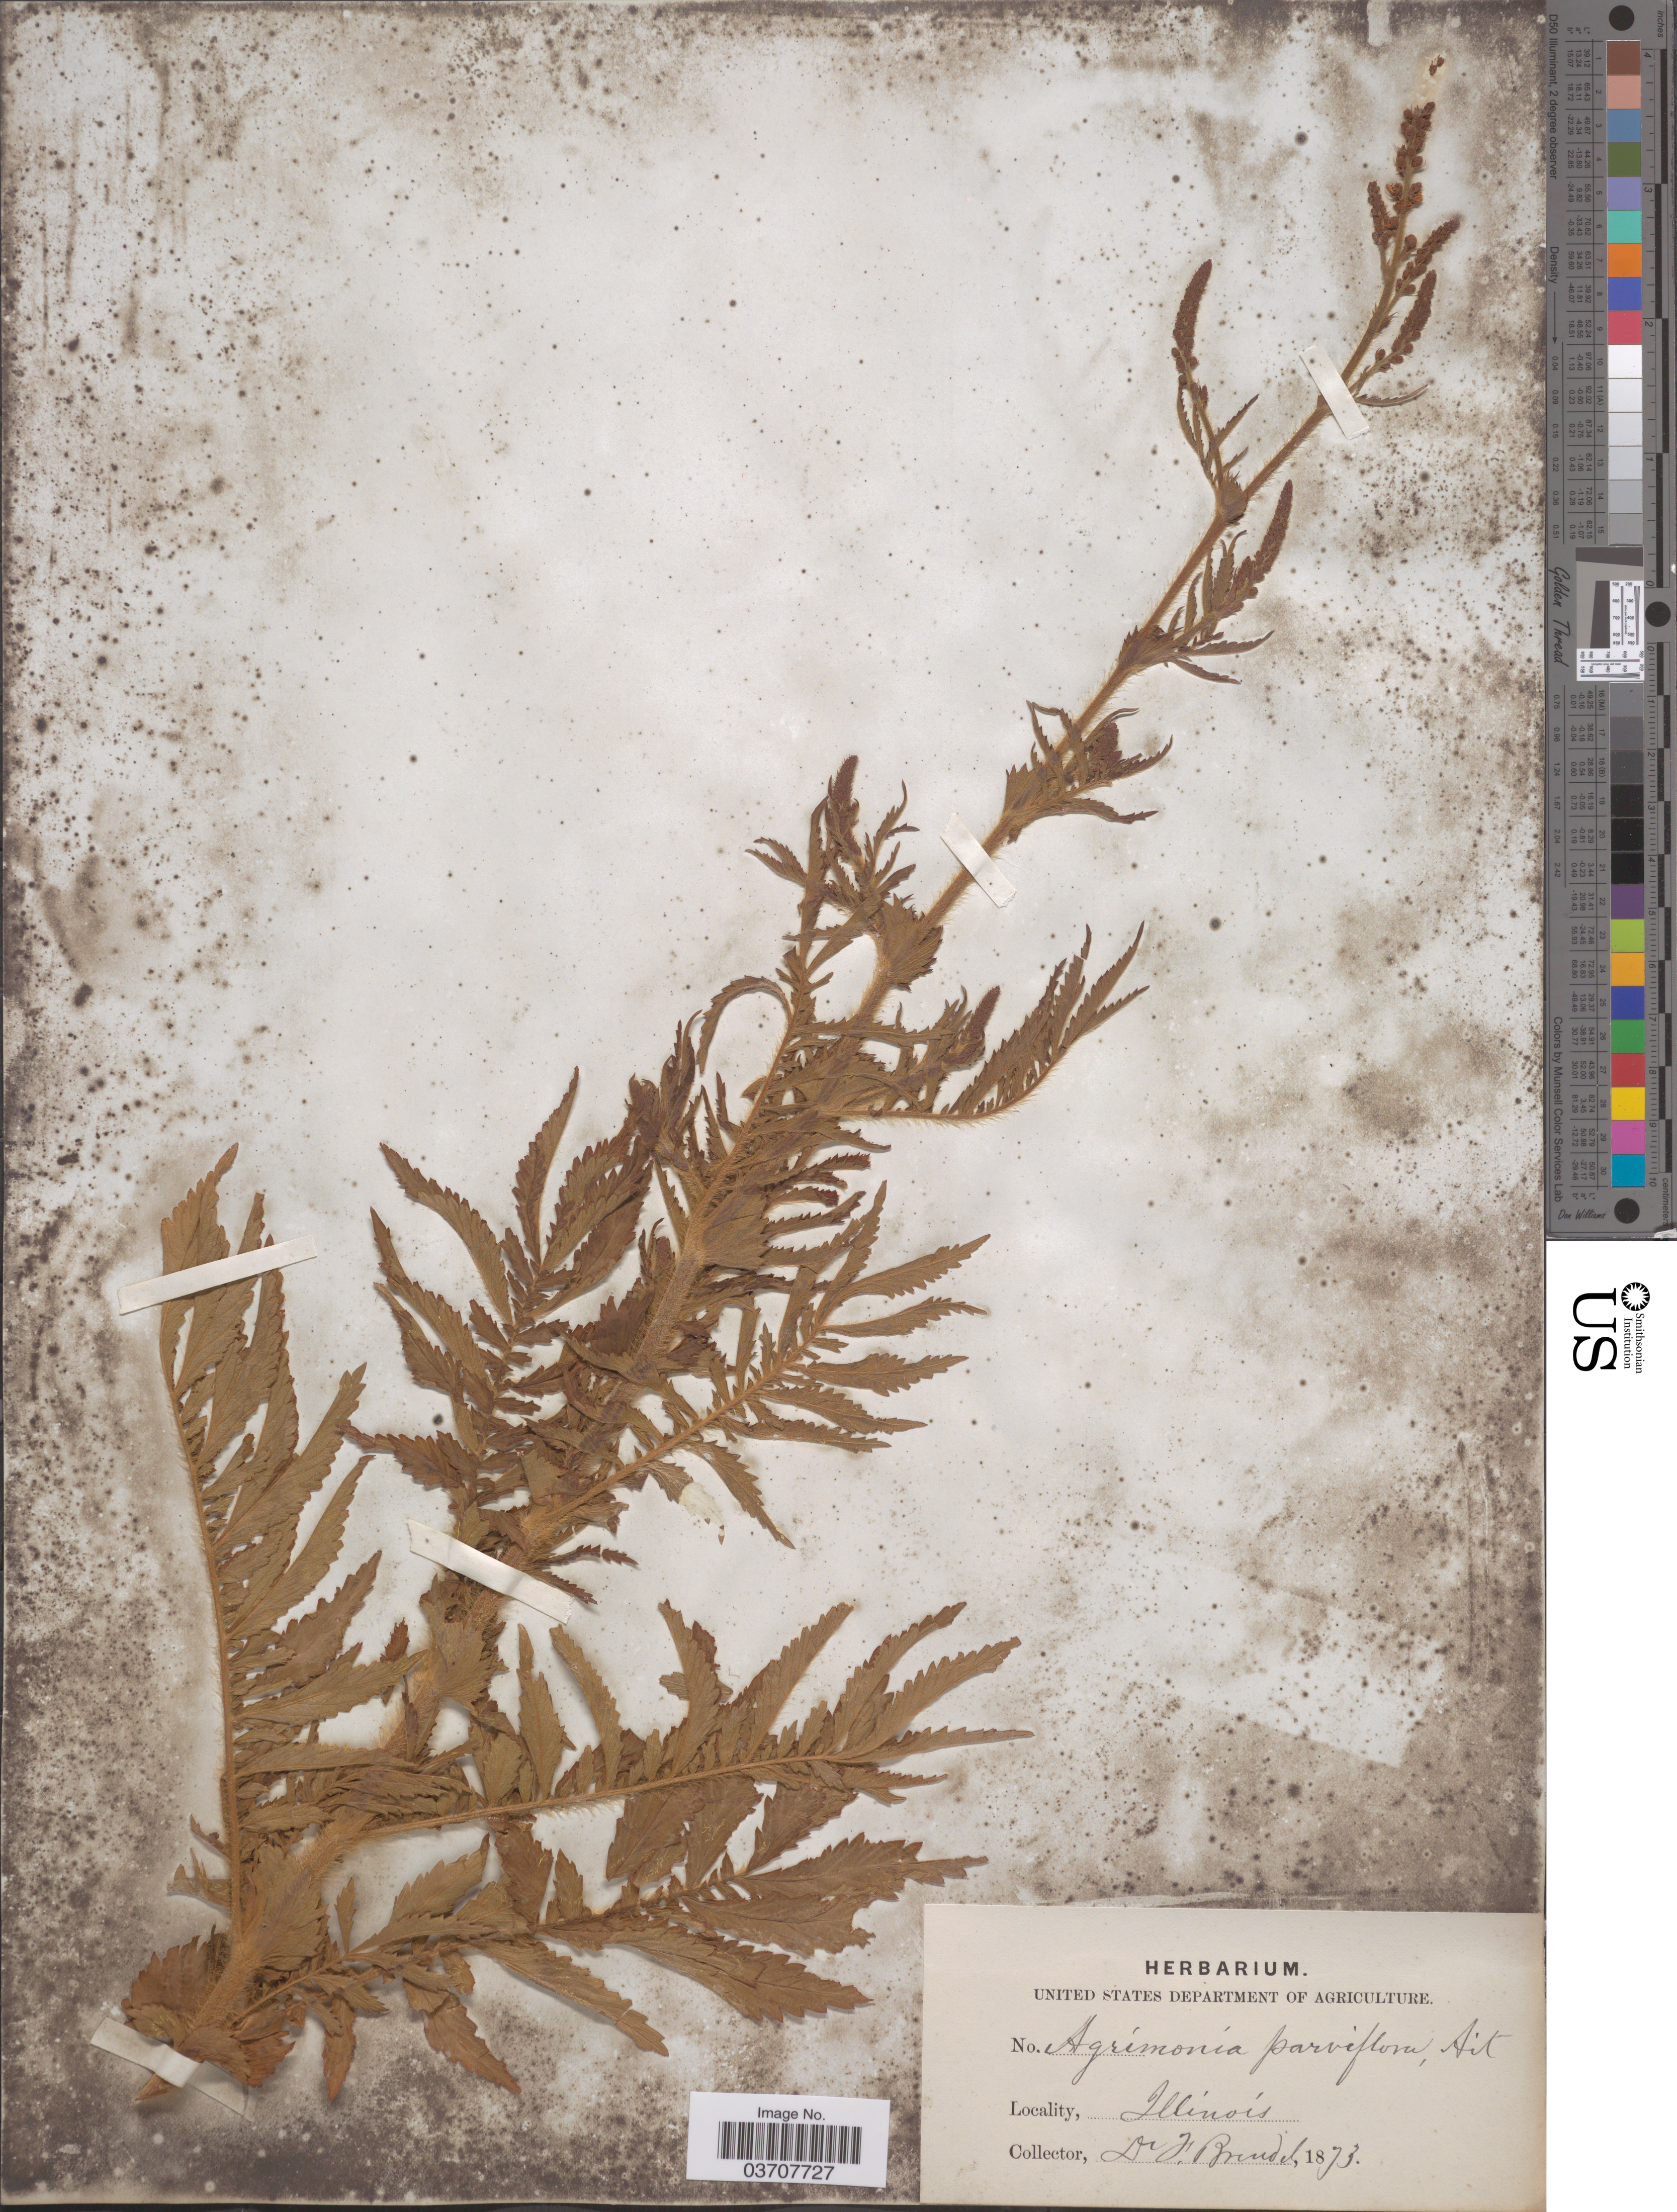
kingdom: Plantae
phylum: Tracheophyta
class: Magnoliopsida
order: Rosales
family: Rosaceae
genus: Agrimonia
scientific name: Agrimonia parviflora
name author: Aiton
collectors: F. Brendel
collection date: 1873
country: United States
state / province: Illinois